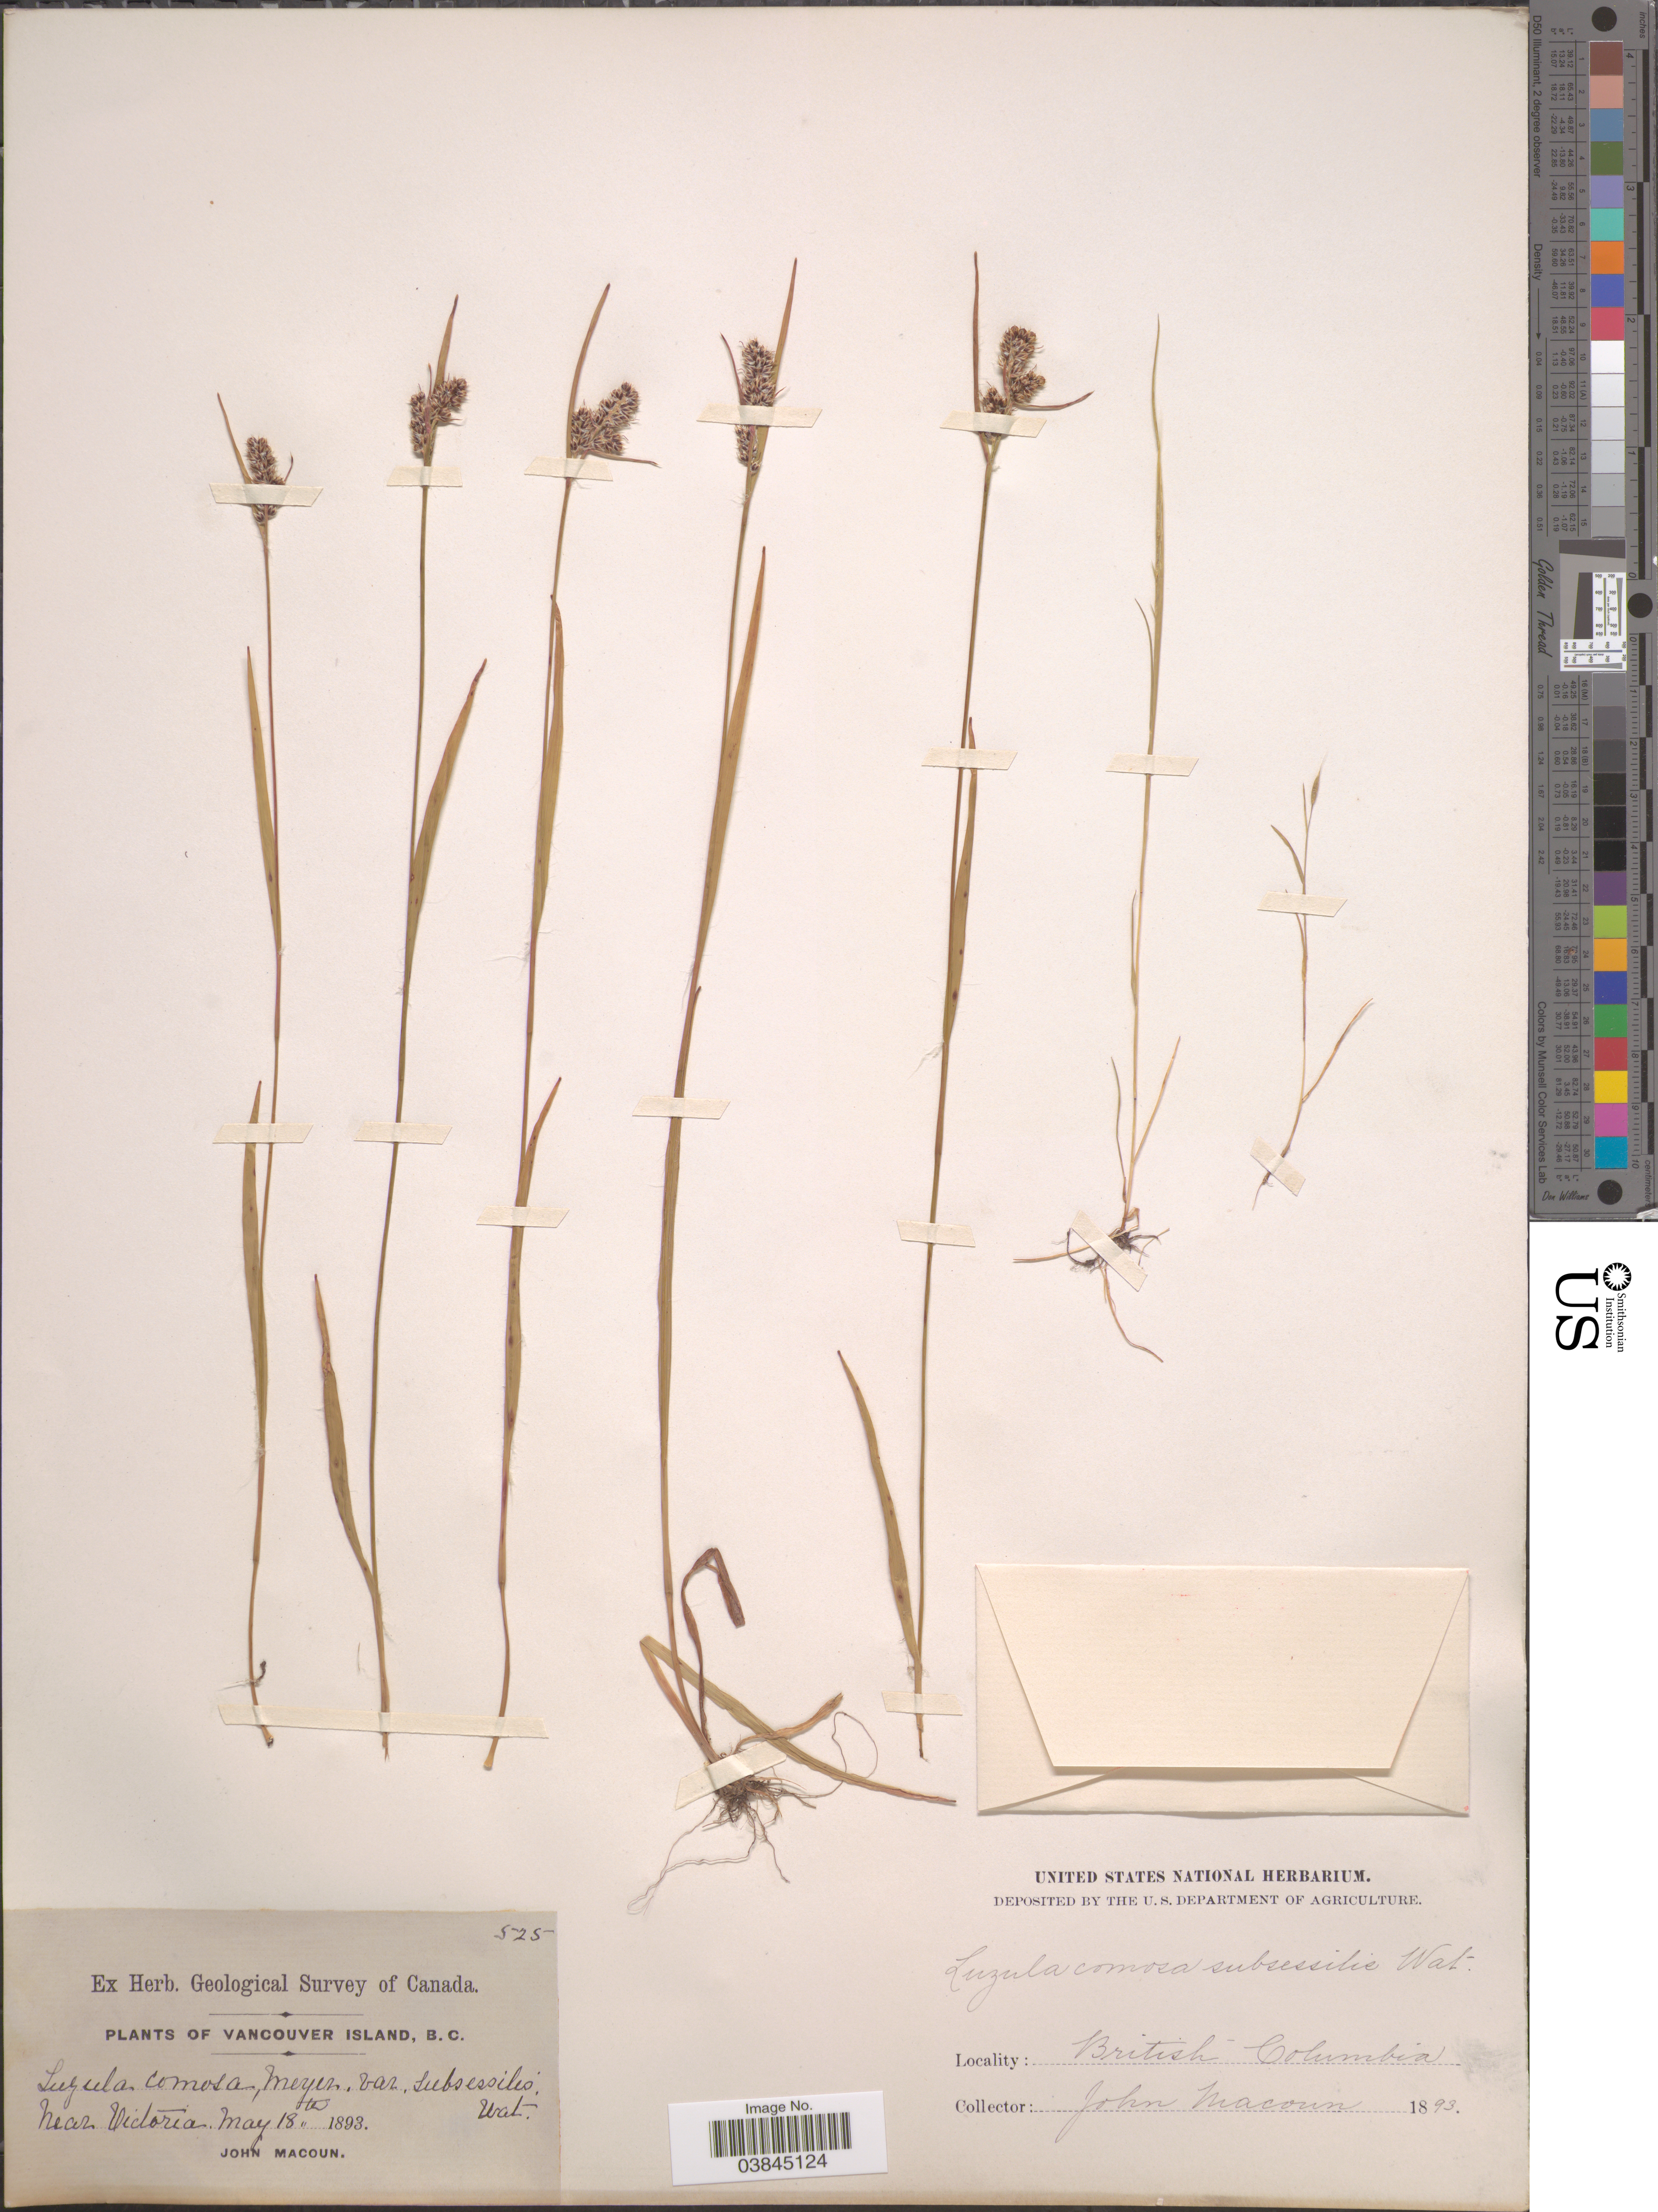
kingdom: Plantae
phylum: Tracheophyta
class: Liliopsida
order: Poales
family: Juncaceae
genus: Luzula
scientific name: Luzula campestris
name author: (L.) DC.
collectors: J. Macoun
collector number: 525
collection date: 1893-05-18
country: Canada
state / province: British Columbia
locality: Vancouver Island. Near Victoria.